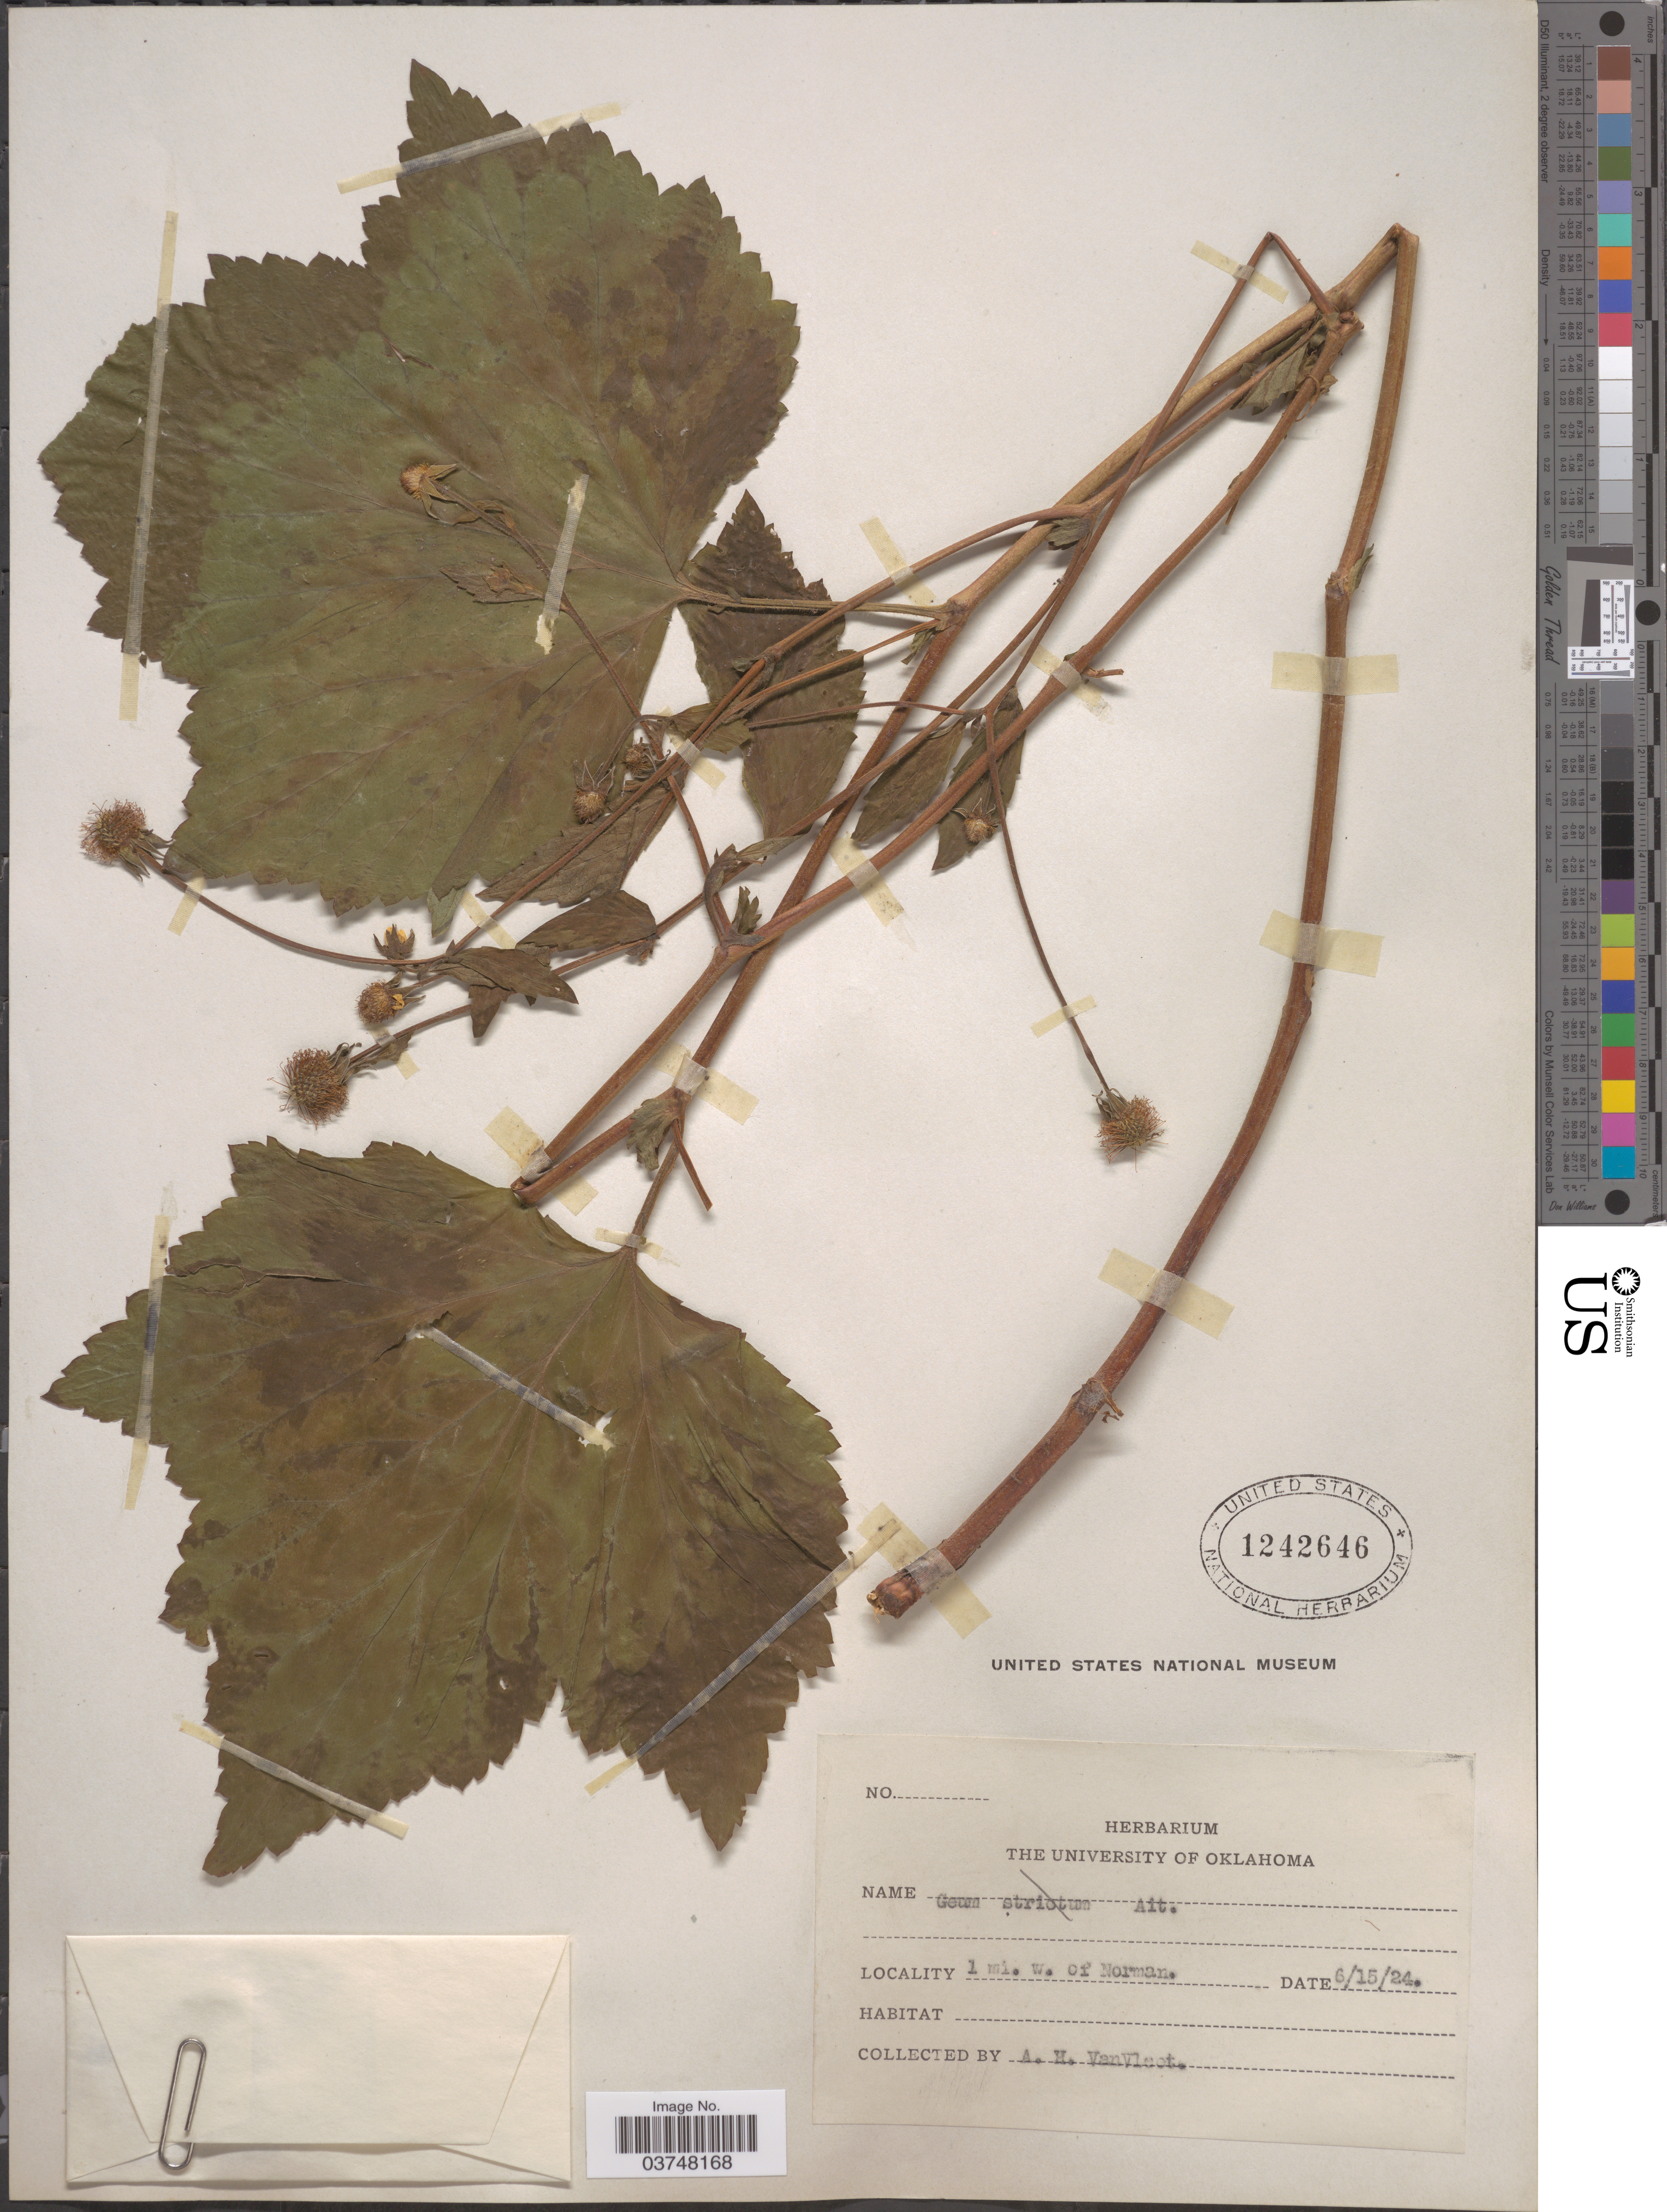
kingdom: Plantae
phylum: Tracheophyta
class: Magnoliopsida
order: Rosales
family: Rosaceae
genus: Geum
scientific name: Geum sp.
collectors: A. H. Van Vleet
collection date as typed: Transcribed d/m/y: 15/6/24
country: United States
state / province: Oklahoma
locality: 1 mi. w. of Norman.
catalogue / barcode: US 1242646